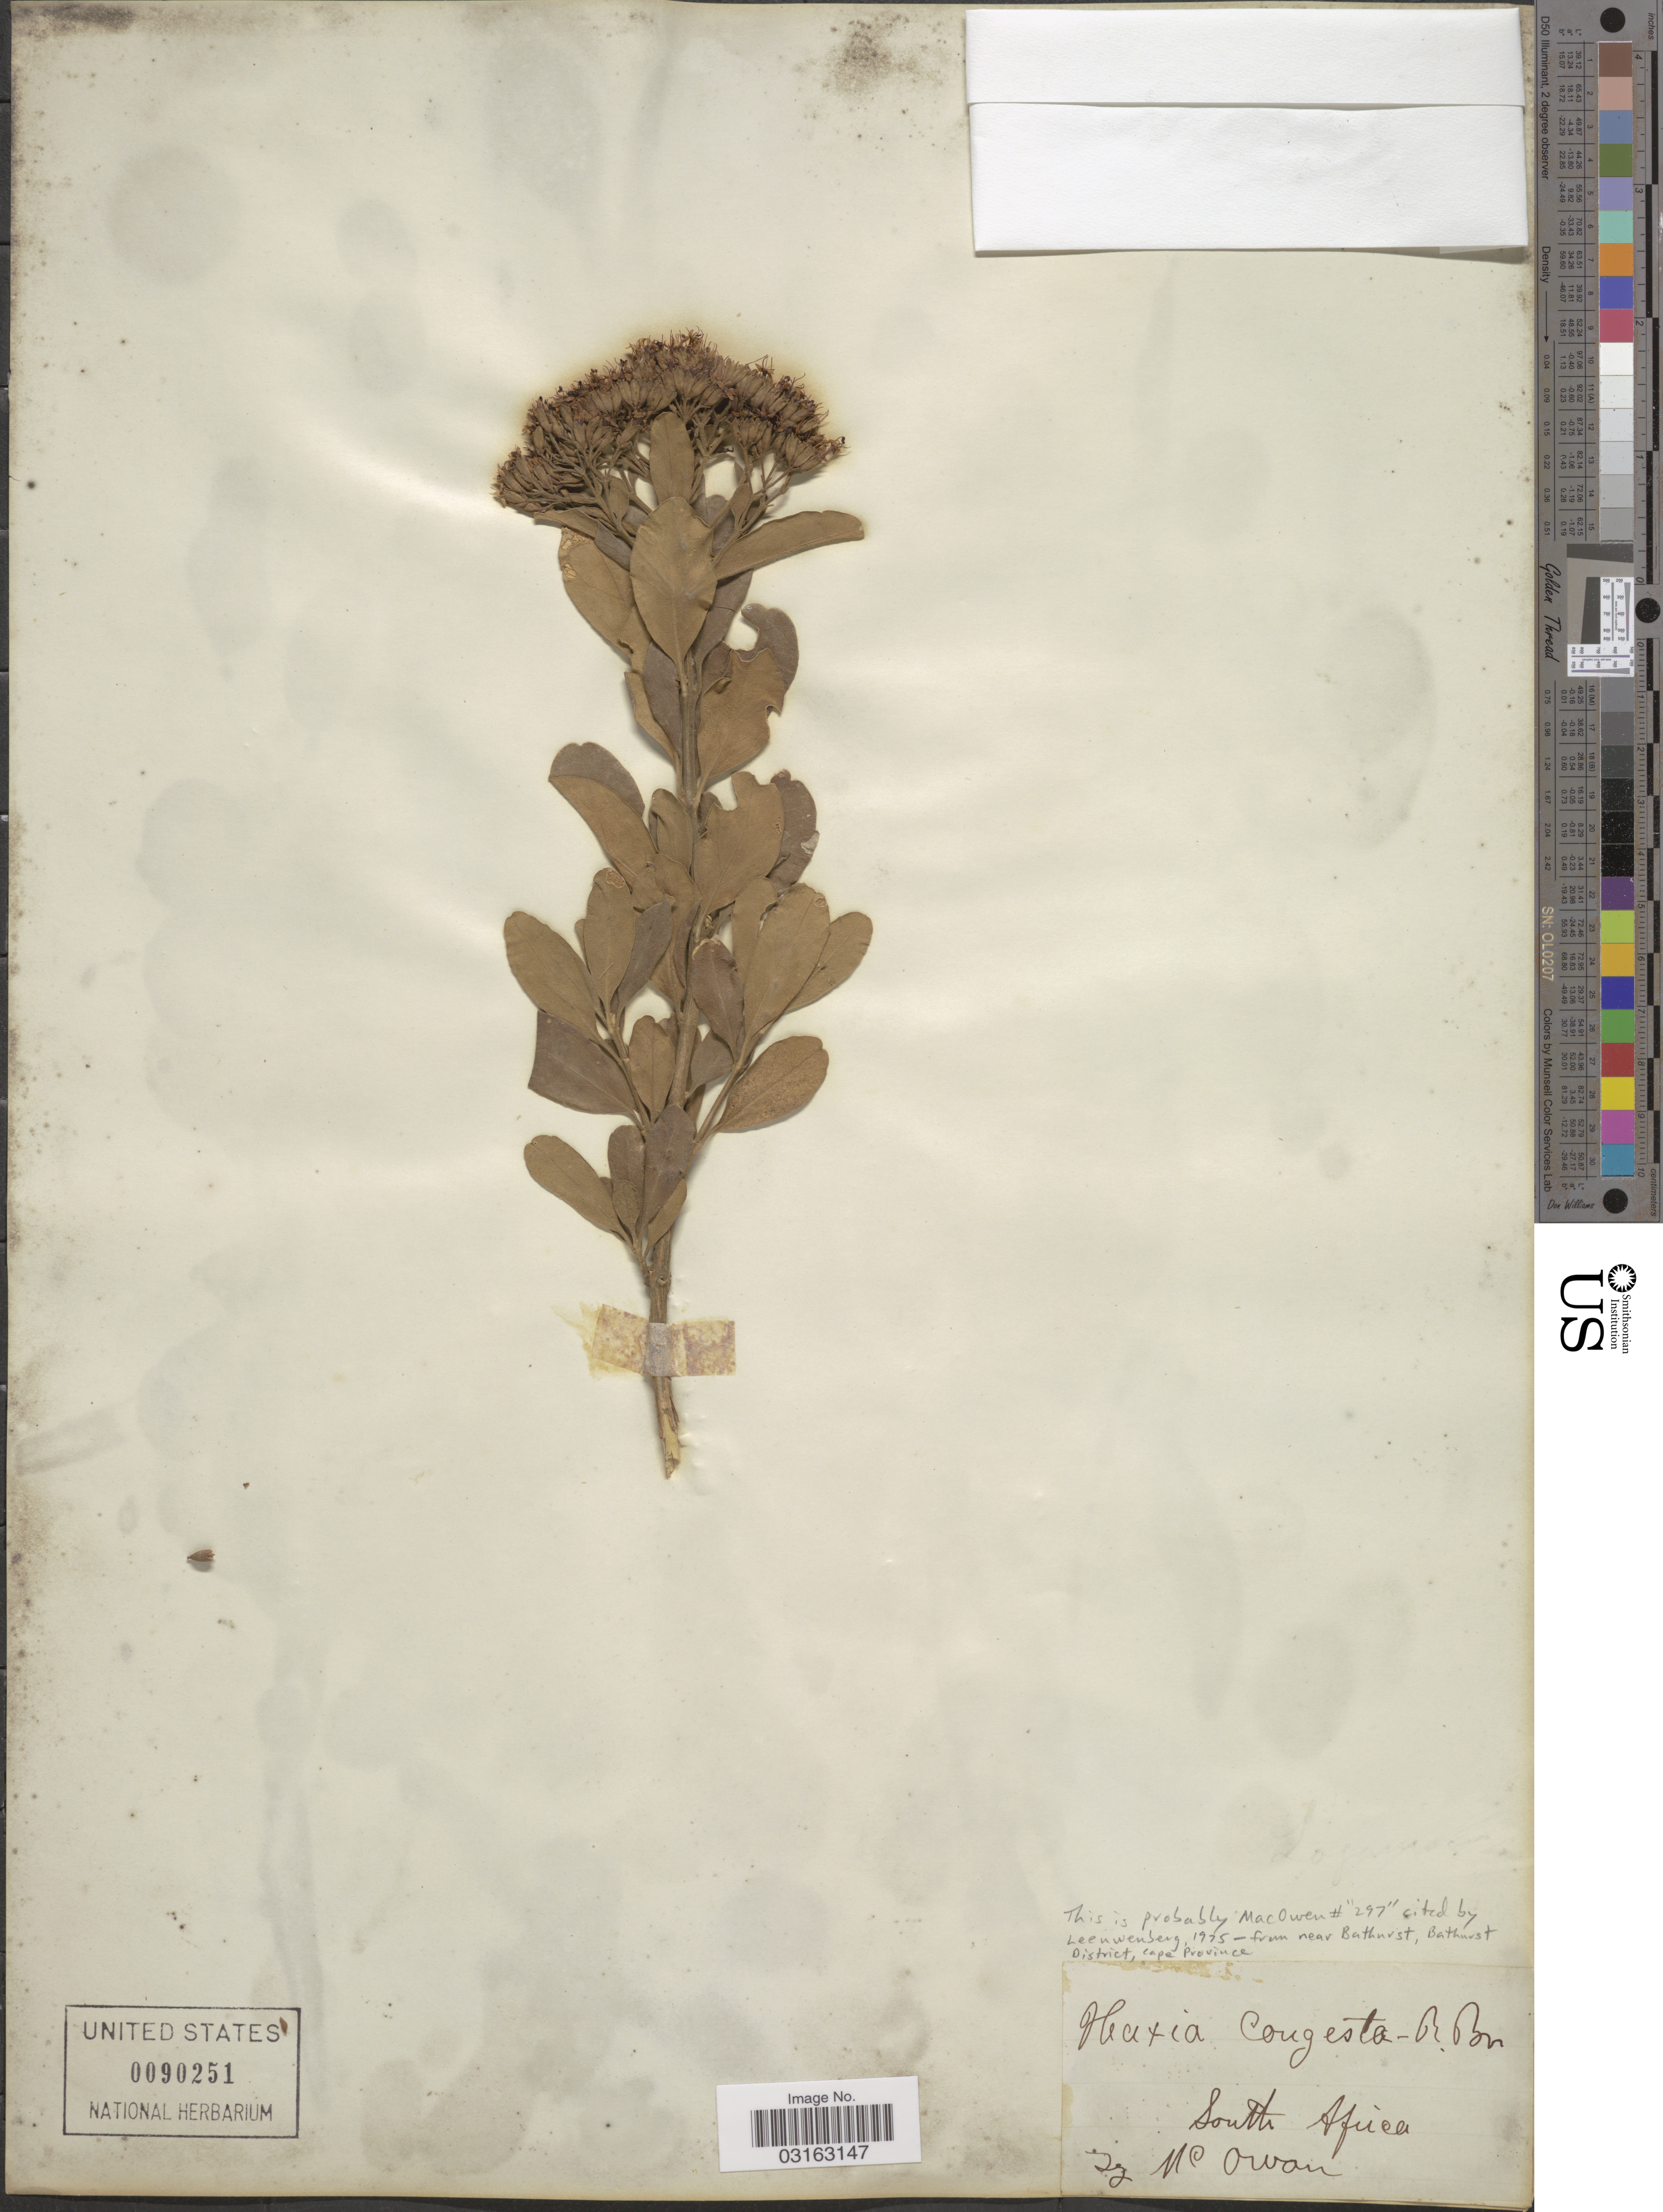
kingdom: Plantae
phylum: Tracheophyta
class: Magnoliopsida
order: Lamiales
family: Stilbaceae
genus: Nuxia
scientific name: Nuxia congesta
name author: R. Br. ex Fresen.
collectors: McOwan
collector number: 297?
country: South Africa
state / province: Eastern Cape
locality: From near Bathurst, Bathurst District, Cape Province. [unsure placement]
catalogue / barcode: US 90251